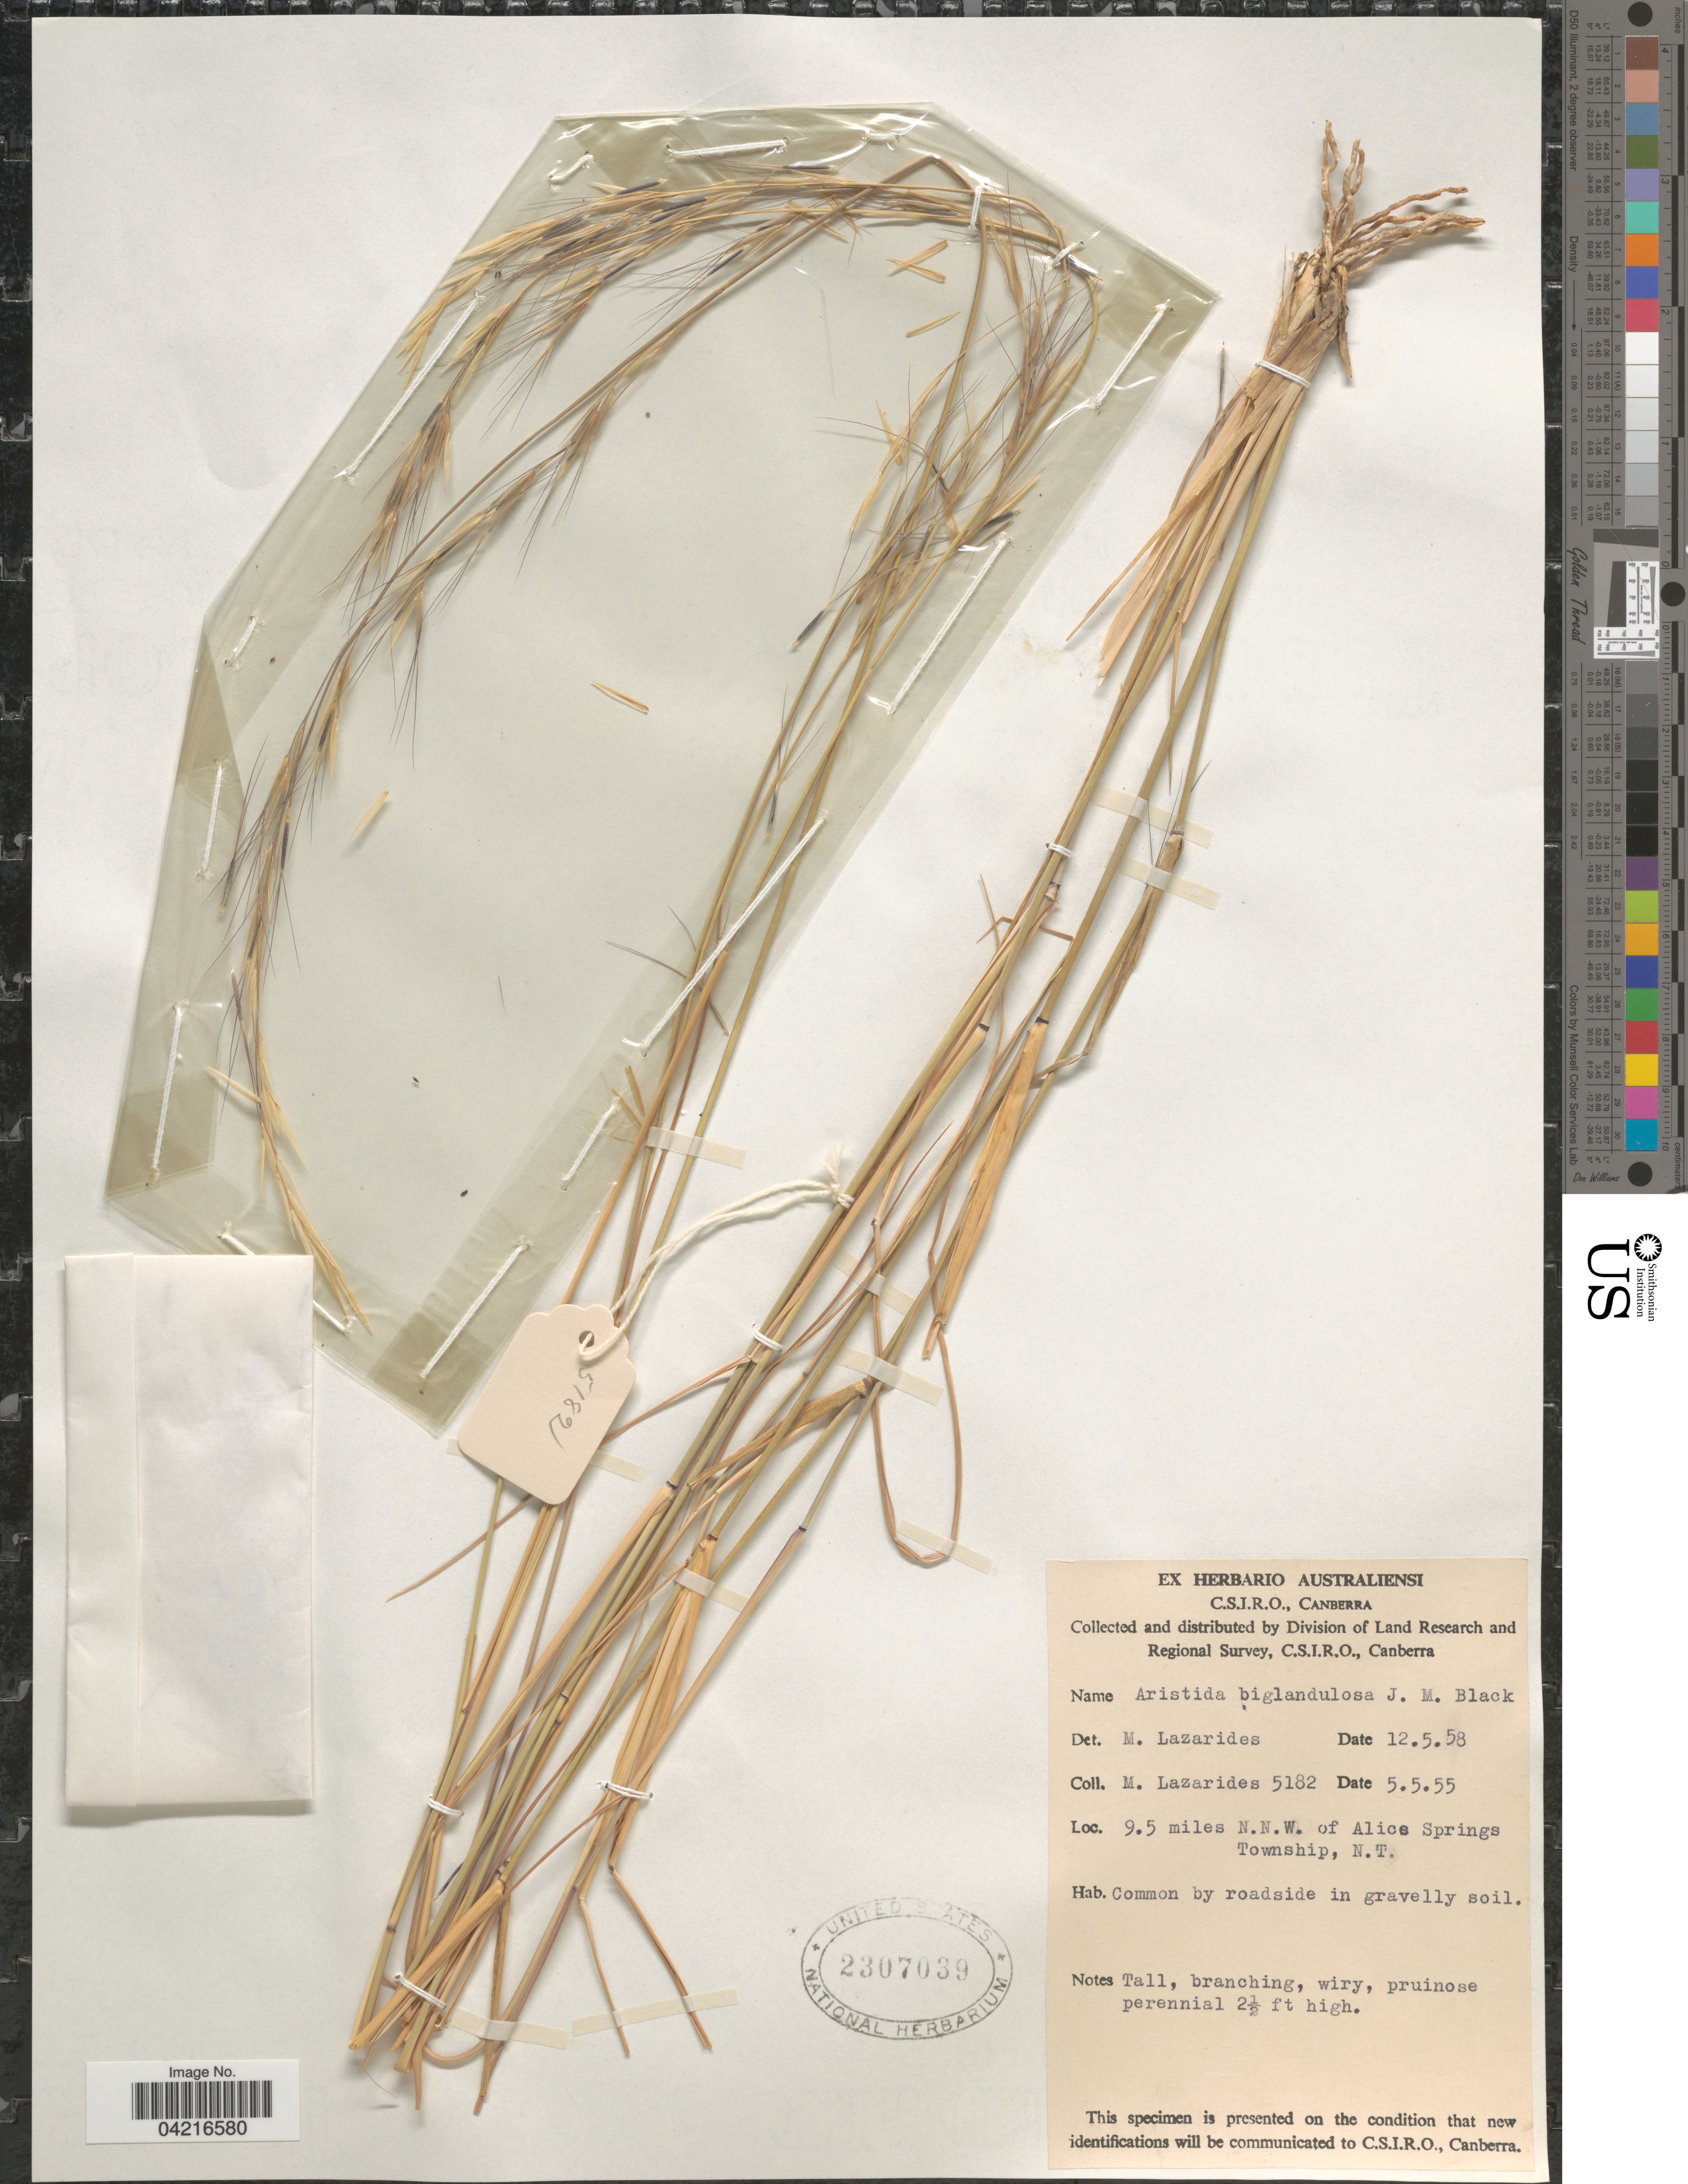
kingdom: Plantae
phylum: Tracheophyta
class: Liliopsida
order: Poales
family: Poaceae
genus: Aristida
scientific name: Aristida biglandulosa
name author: J.M. Black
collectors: M. Lazarides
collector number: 5182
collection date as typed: Transcribed d/m/y: 5/5/55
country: Canada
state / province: Northwest Territories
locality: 9.5 miles N.N.W. of Alice Springs Township.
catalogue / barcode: US 2307039